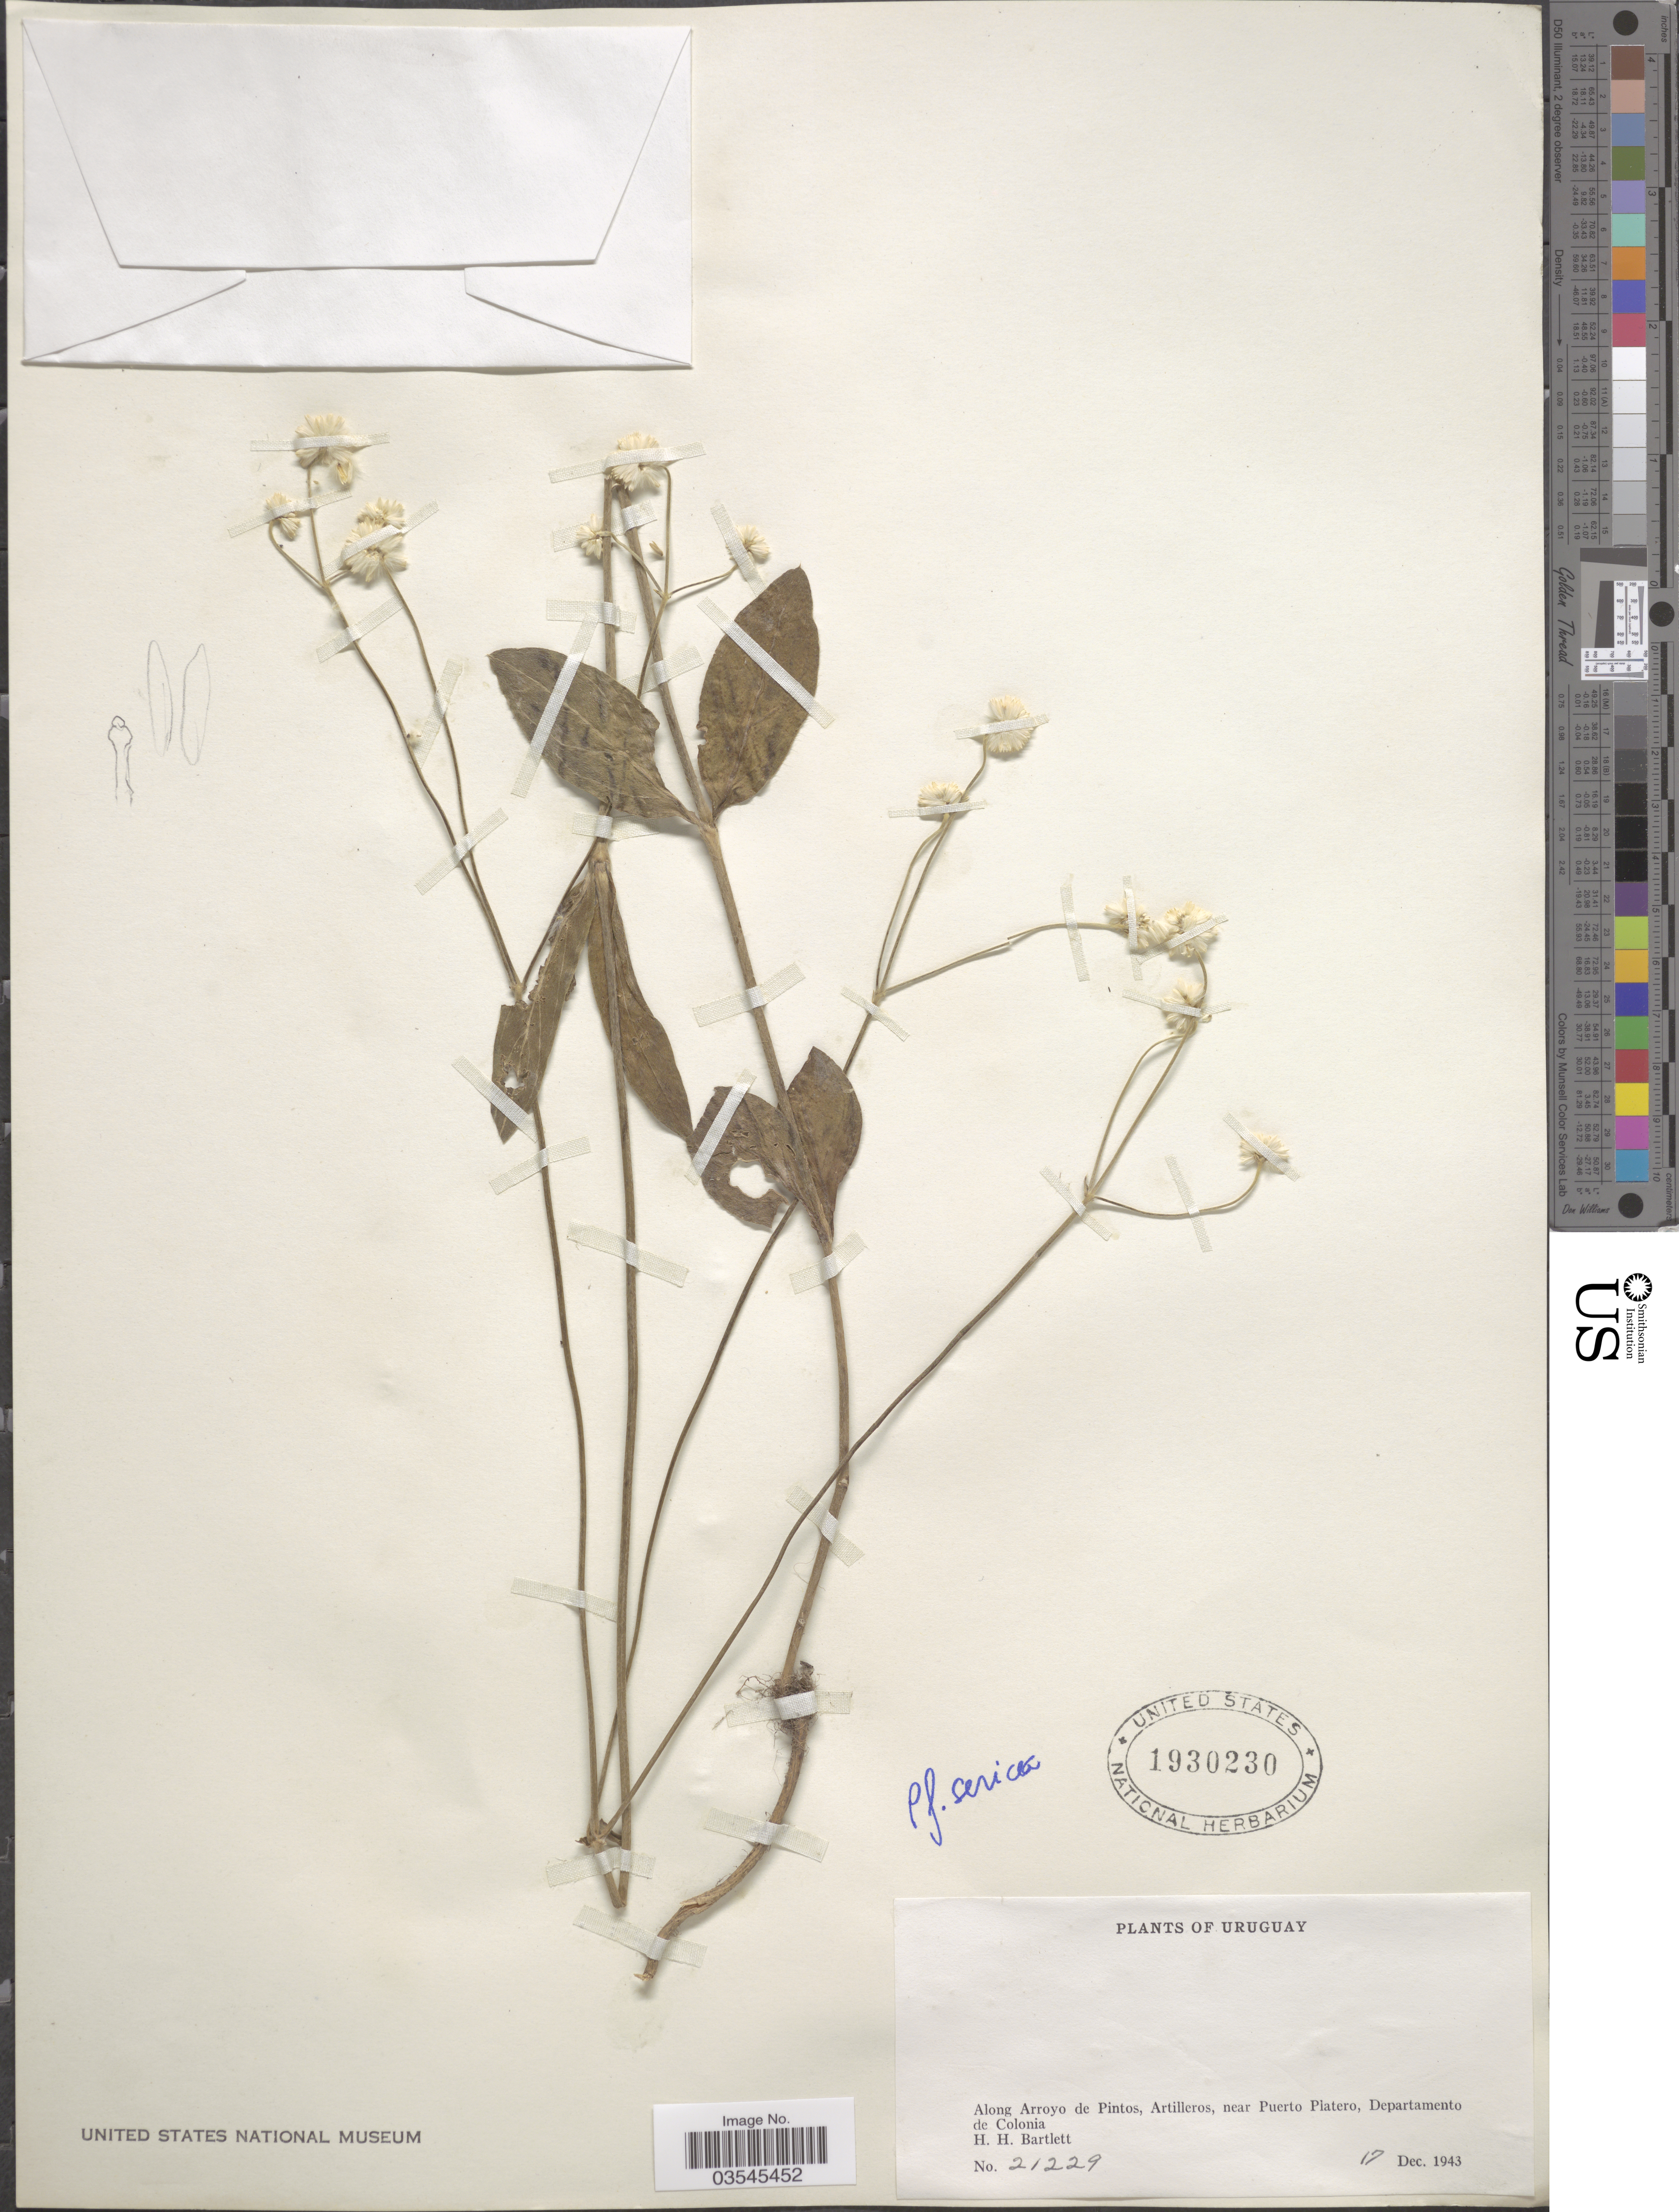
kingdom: Plantae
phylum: Tracheophyta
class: Magnoliopsida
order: Caryophyllales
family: Amaranthaceae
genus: Pfaffia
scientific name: Pfaffia tuberosa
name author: (Moq. ex DC.) Hicken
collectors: H. H. Bartlett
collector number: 21229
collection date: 1943-12-17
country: Uruguay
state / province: Colonia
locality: Along Arroyo de Pintos, Artilleros, near Puerto Platero, Departmento de Colonia.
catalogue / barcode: US 1930230